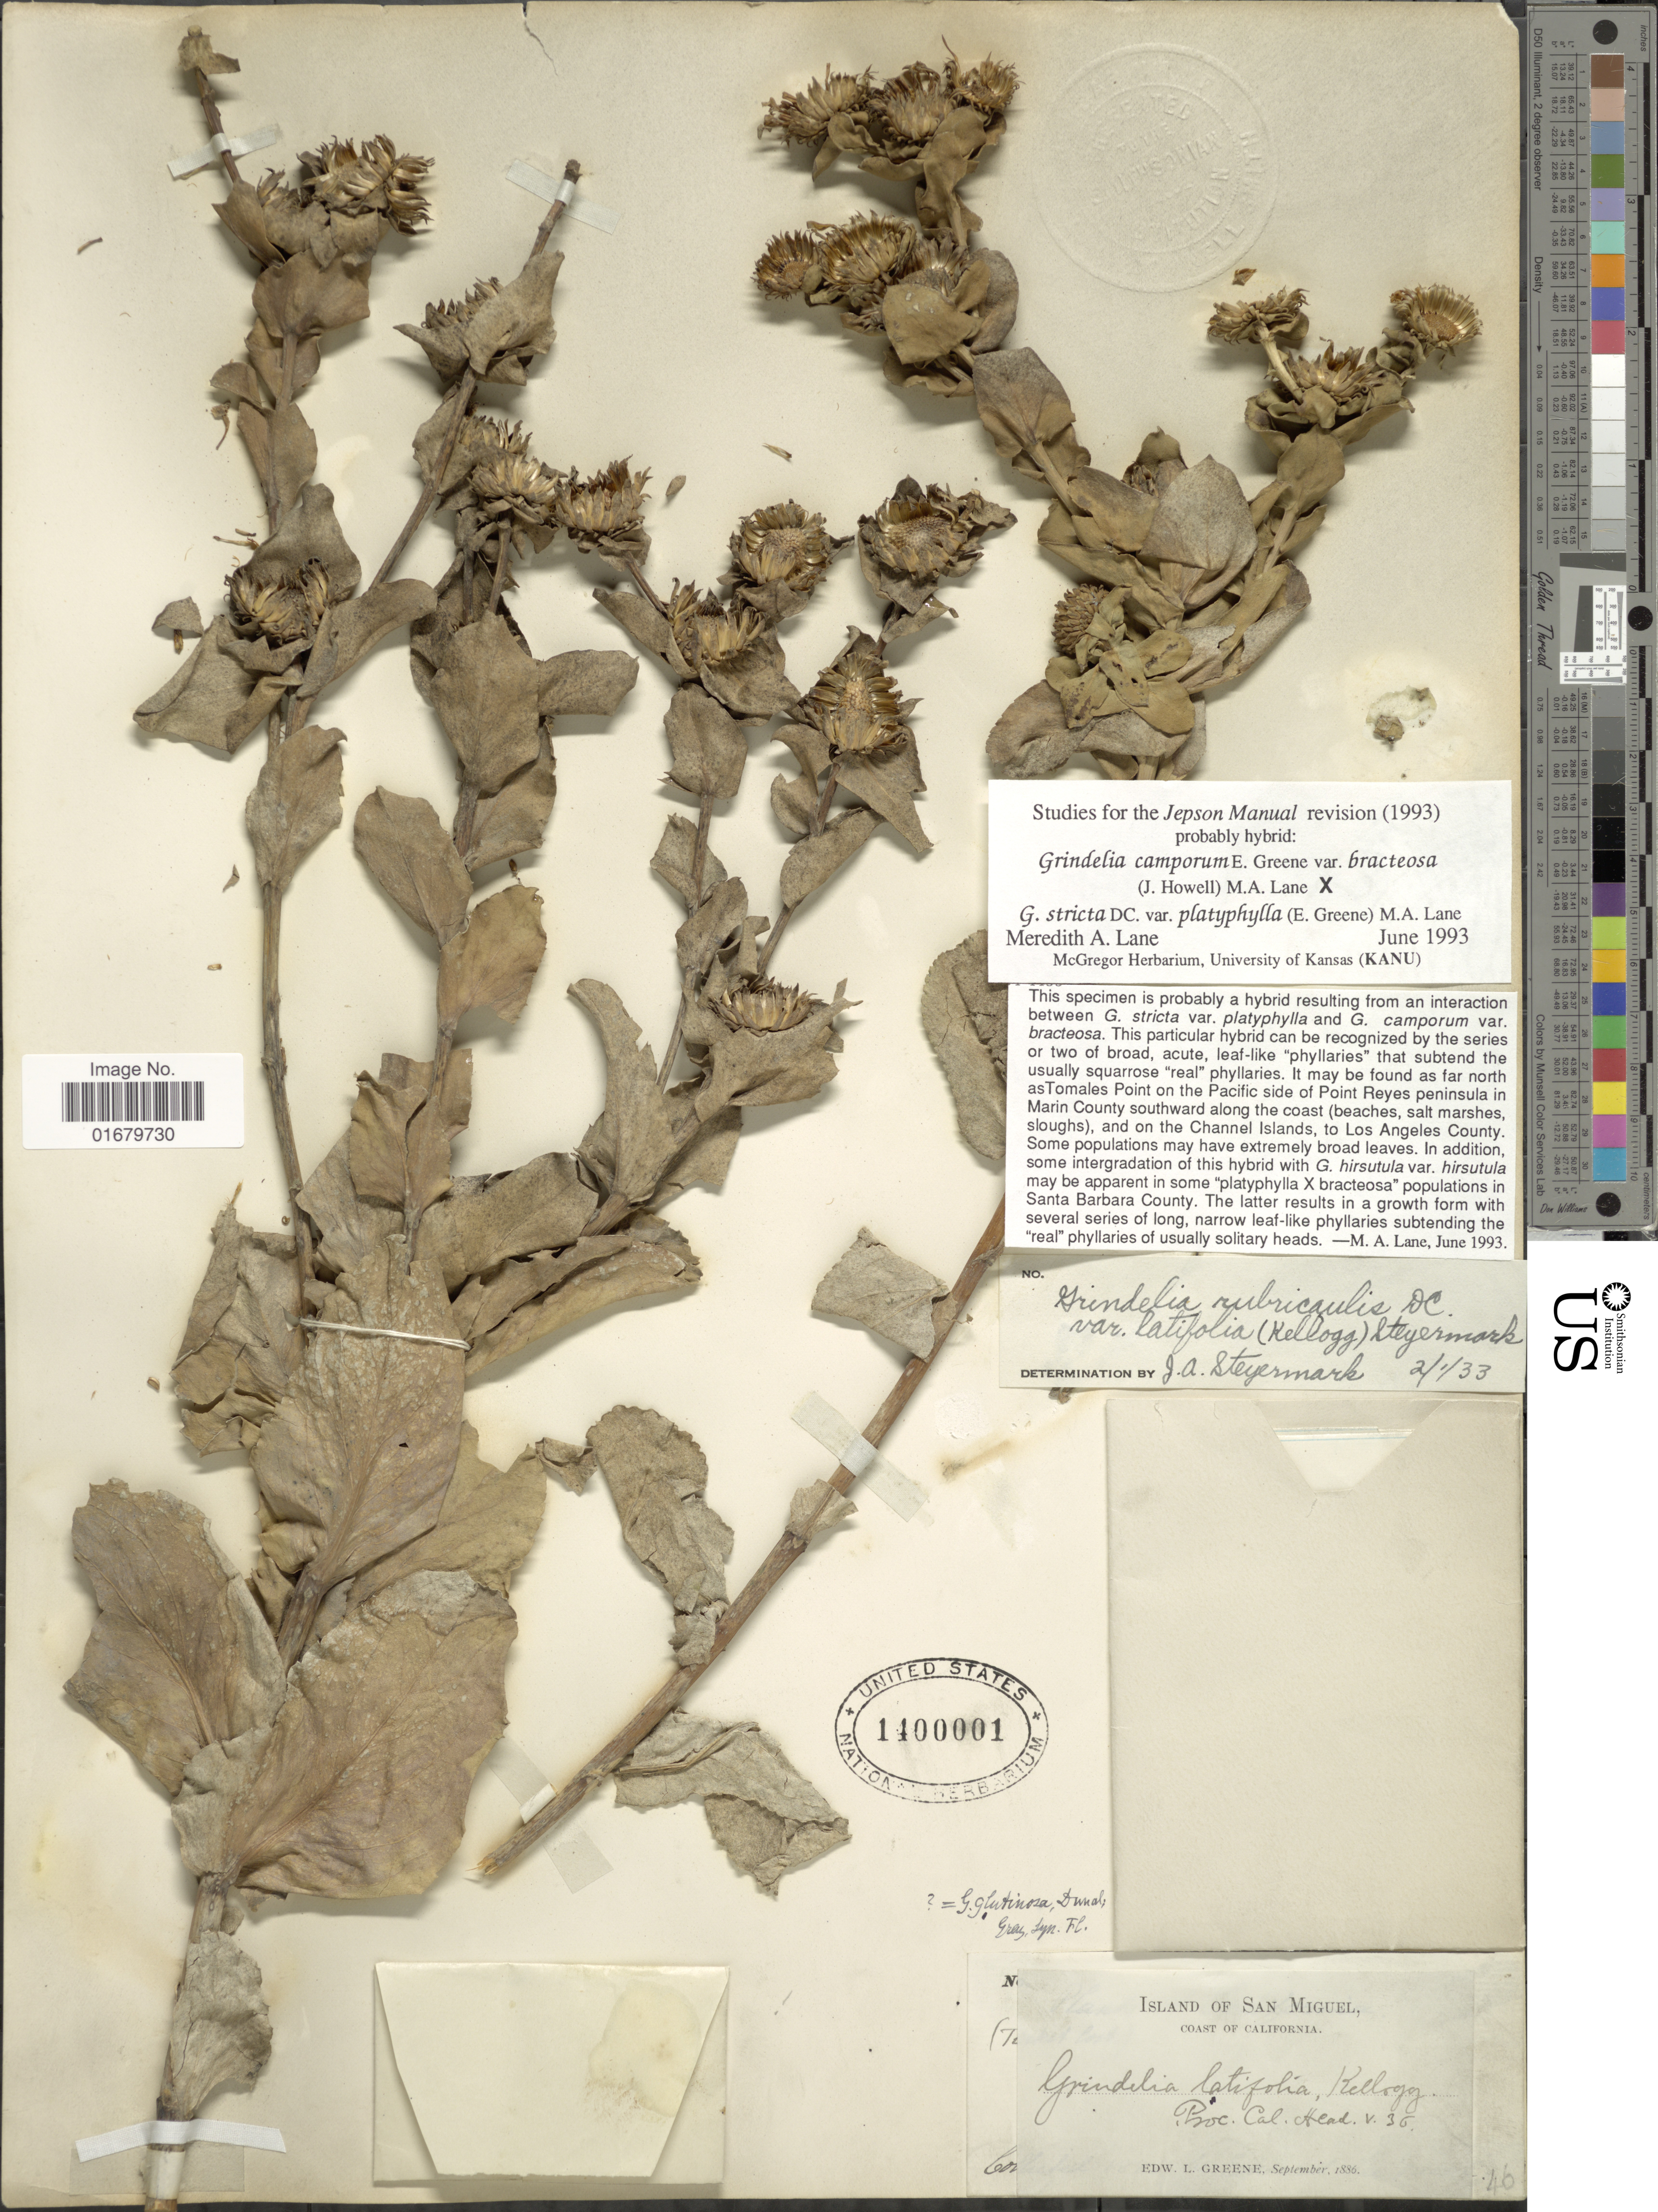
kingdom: Plantae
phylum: Tracheophyta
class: Magnoliopsida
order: Asterales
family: Asteraceae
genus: Grindelia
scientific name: Grindelia camporum var. bracteosa x G. stricta var. platyphylla (Greene) M.A. Lane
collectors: E. L. Greene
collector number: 46*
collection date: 1886-09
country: United States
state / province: California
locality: Islands of San Miguel, Coast of California.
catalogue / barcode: US 1400001